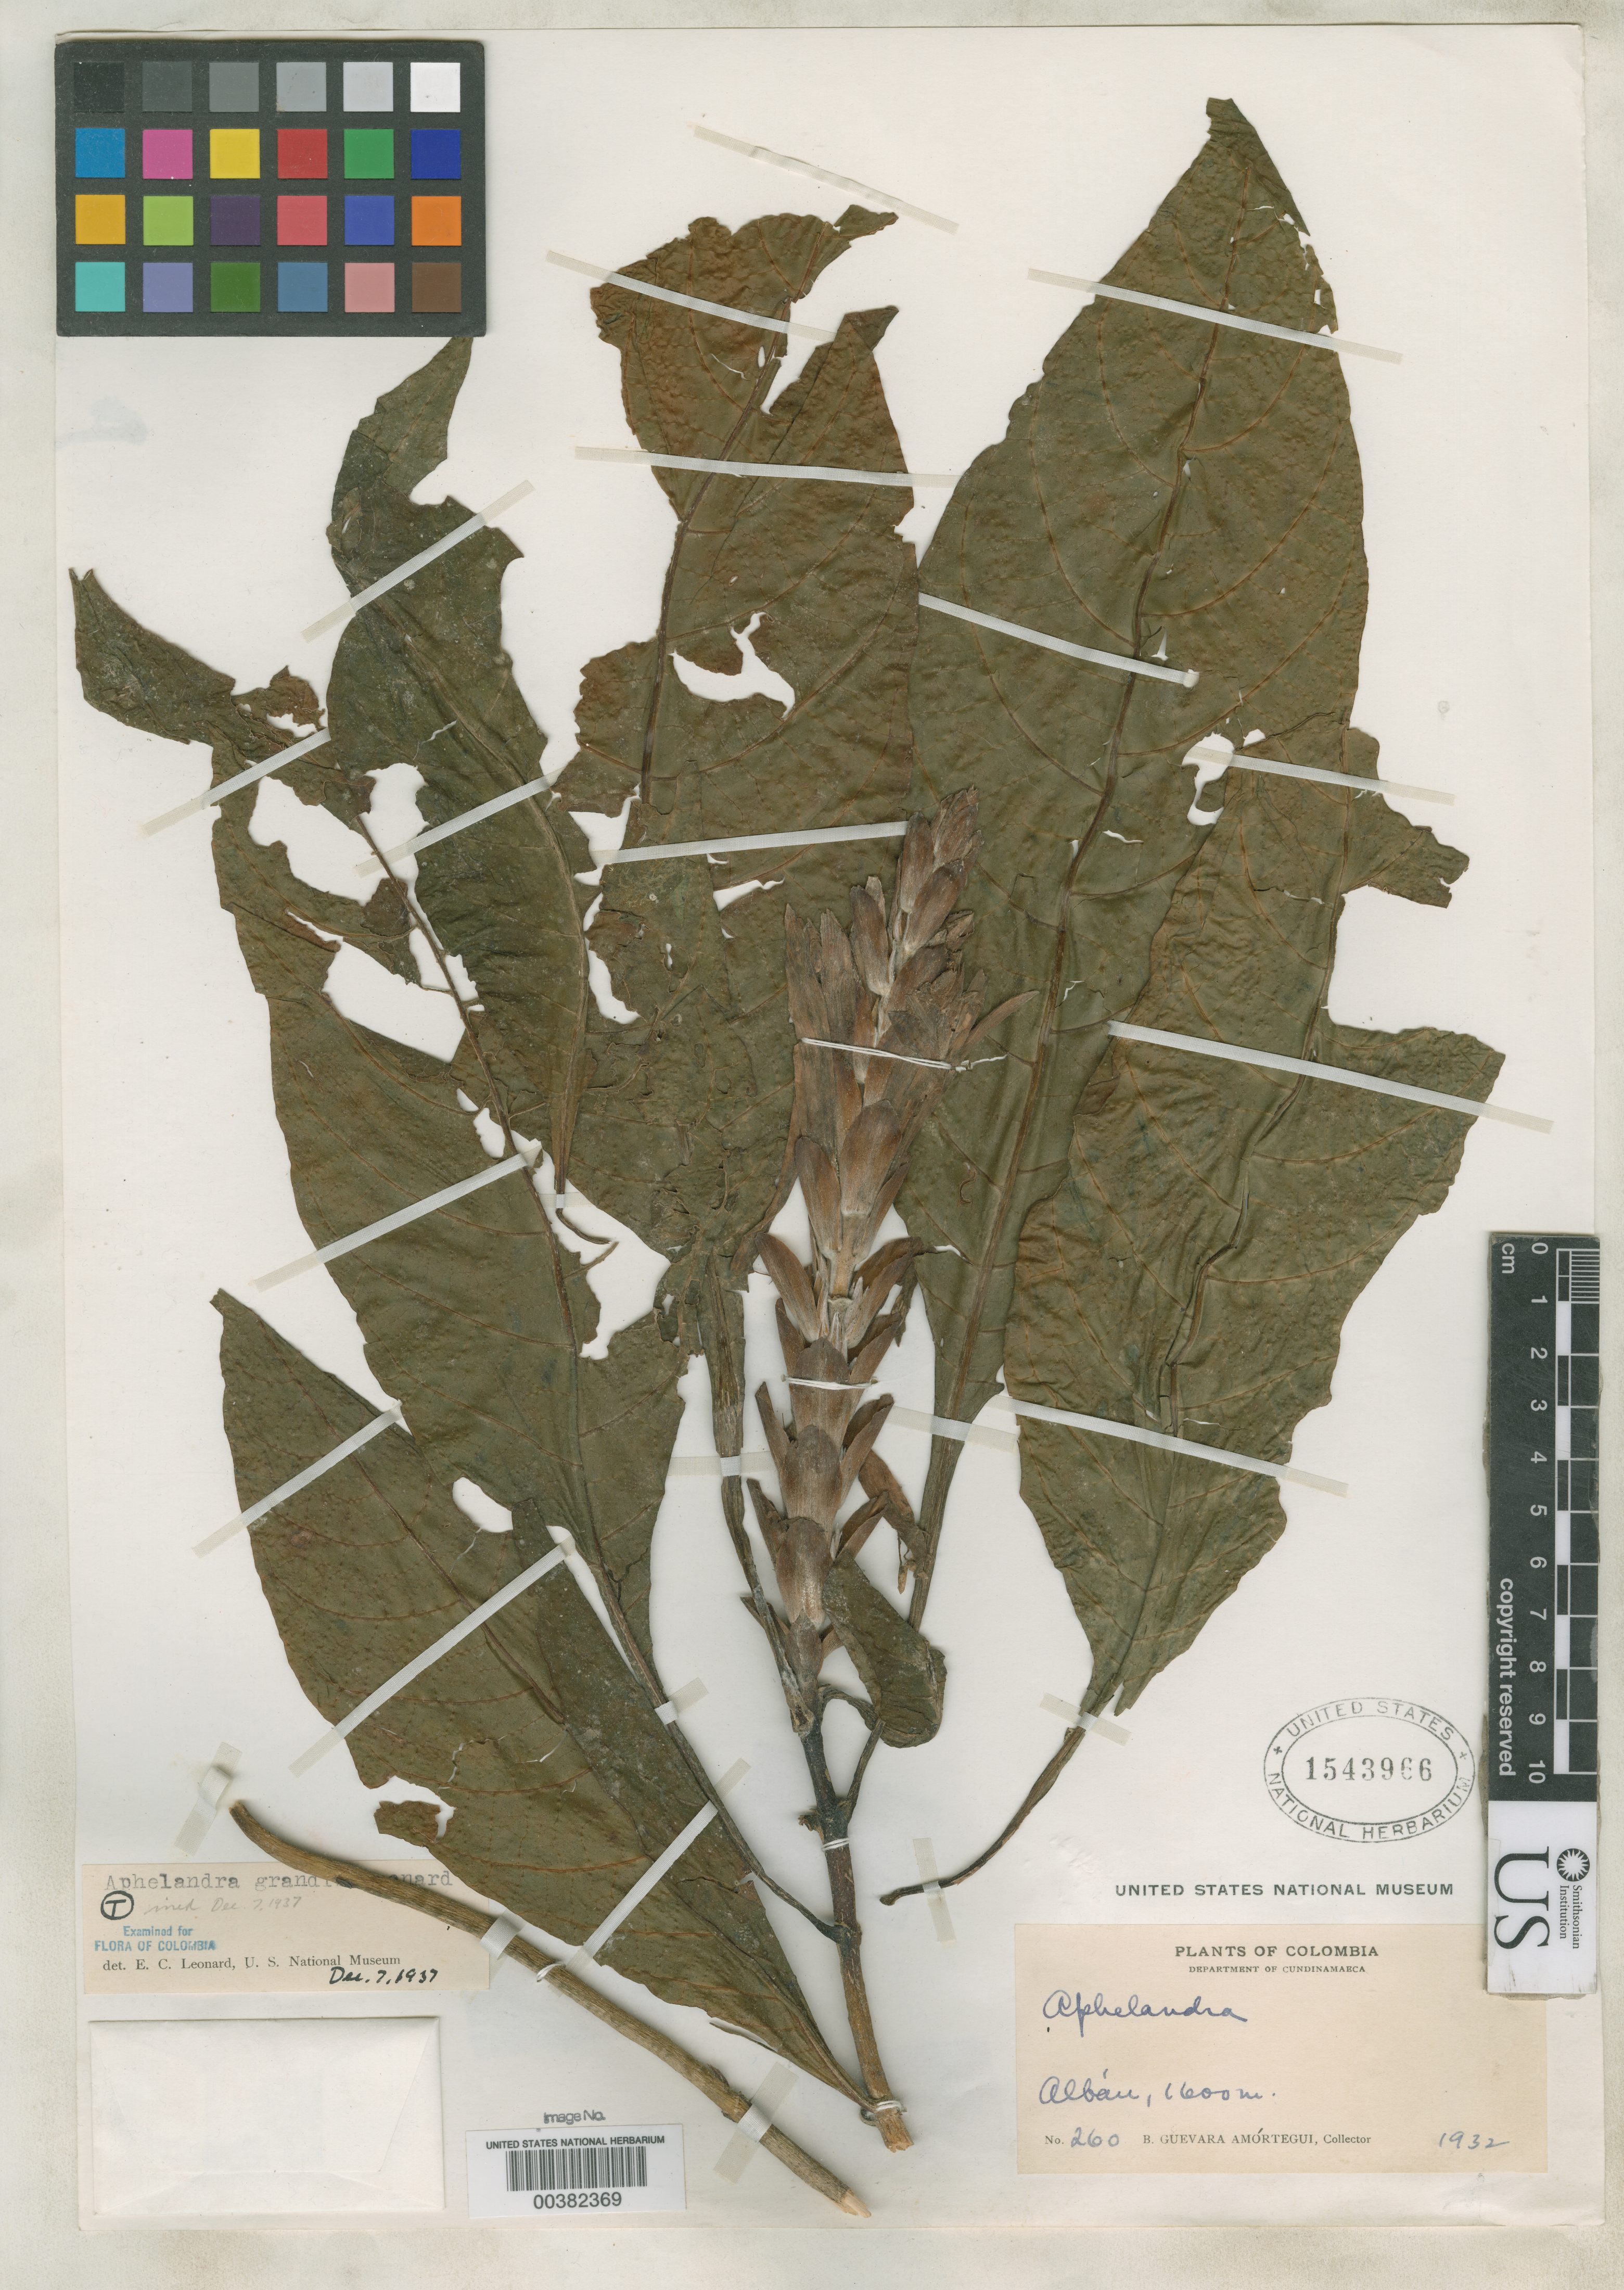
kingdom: Plantae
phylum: Tracheophyta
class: Magnoliopsida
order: Lamiales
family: Acanthaceae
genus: Aphelandra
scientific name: Aphelandra grandis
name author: Leonard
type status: Holotype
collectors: B. Guevara-Amortegui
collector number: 260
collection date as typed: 1932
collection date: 1932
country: Colombia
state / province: Cundinamarca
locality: Alban.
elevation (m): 1699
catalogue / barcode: US 1543966